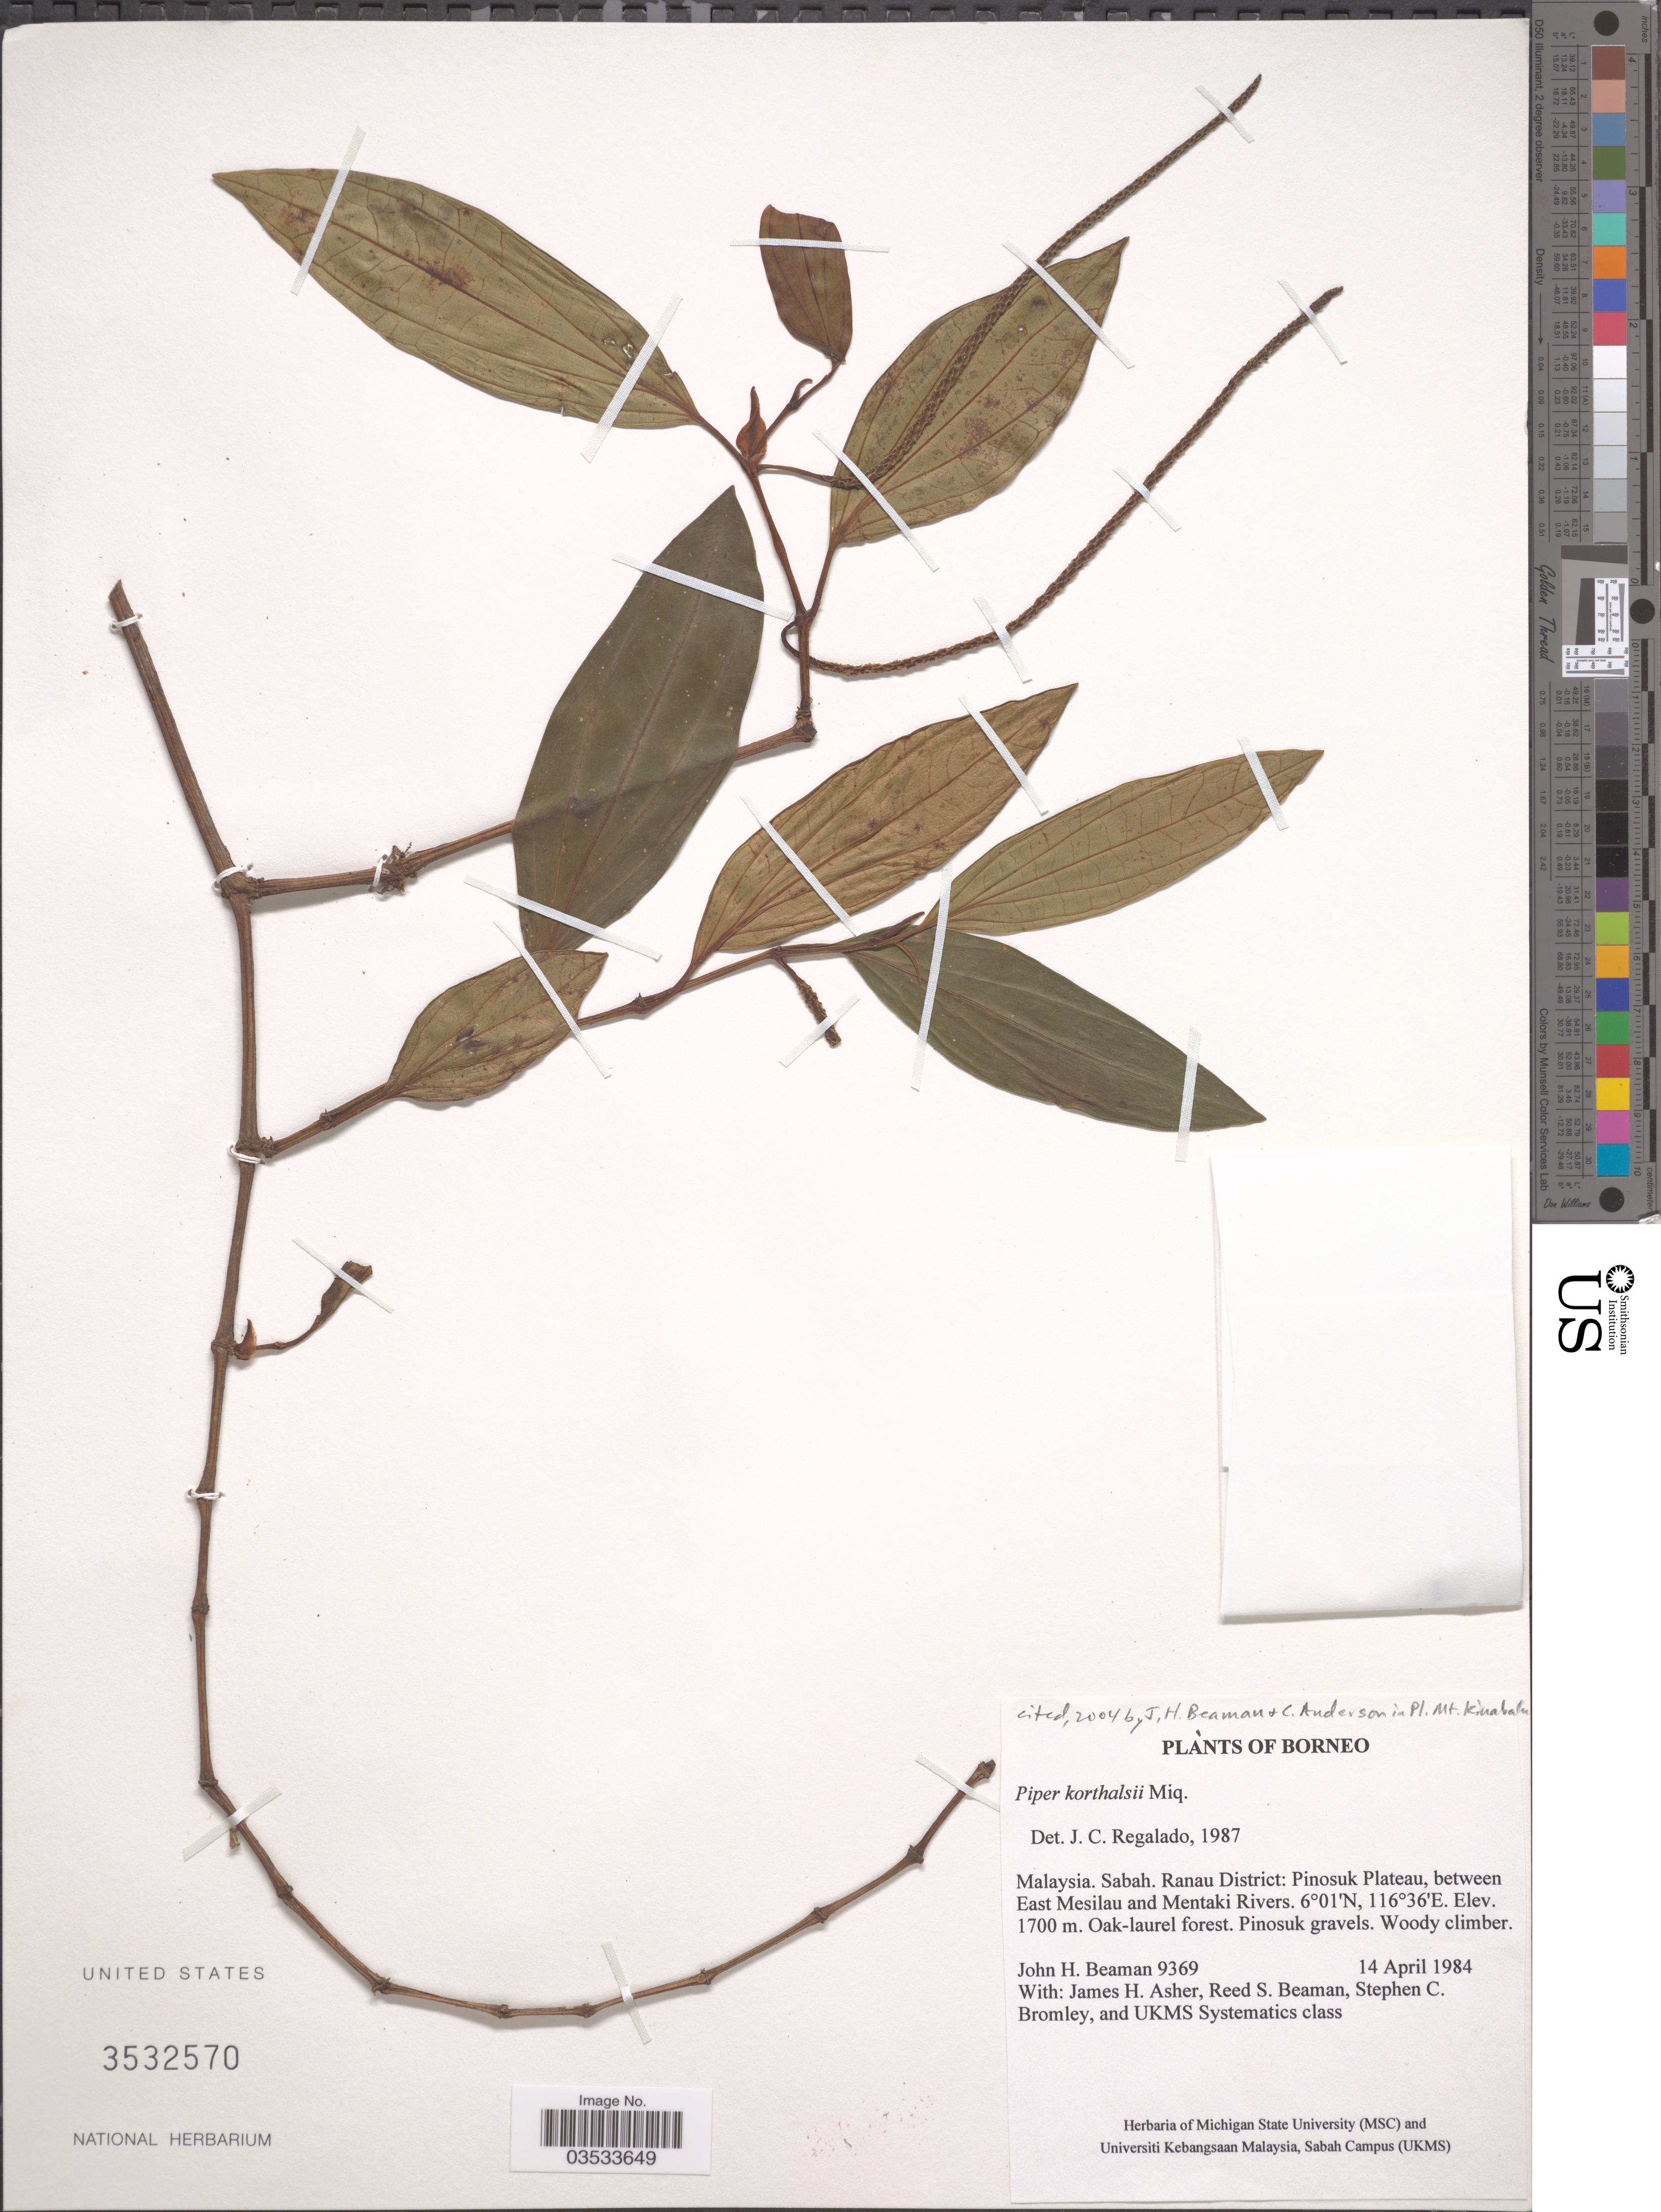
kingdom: Plantae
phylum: Tracheophyta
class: Magnoliopsida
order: Piperales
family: Piperaceae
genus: Piper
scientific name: Piper korthalsii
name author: Blume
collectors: J. H. Beaman, J. Asher, R. S. Beaman, S. Bromley & UKMS Systematics Class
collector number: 9369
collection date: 1984-04-14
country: Malaysia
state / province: Sabah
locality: Borneo. Ranau District: Pinosuk Plateau, between East Mesilau and Mentaki Rivers.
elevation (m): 1700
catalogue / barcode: US 3532570